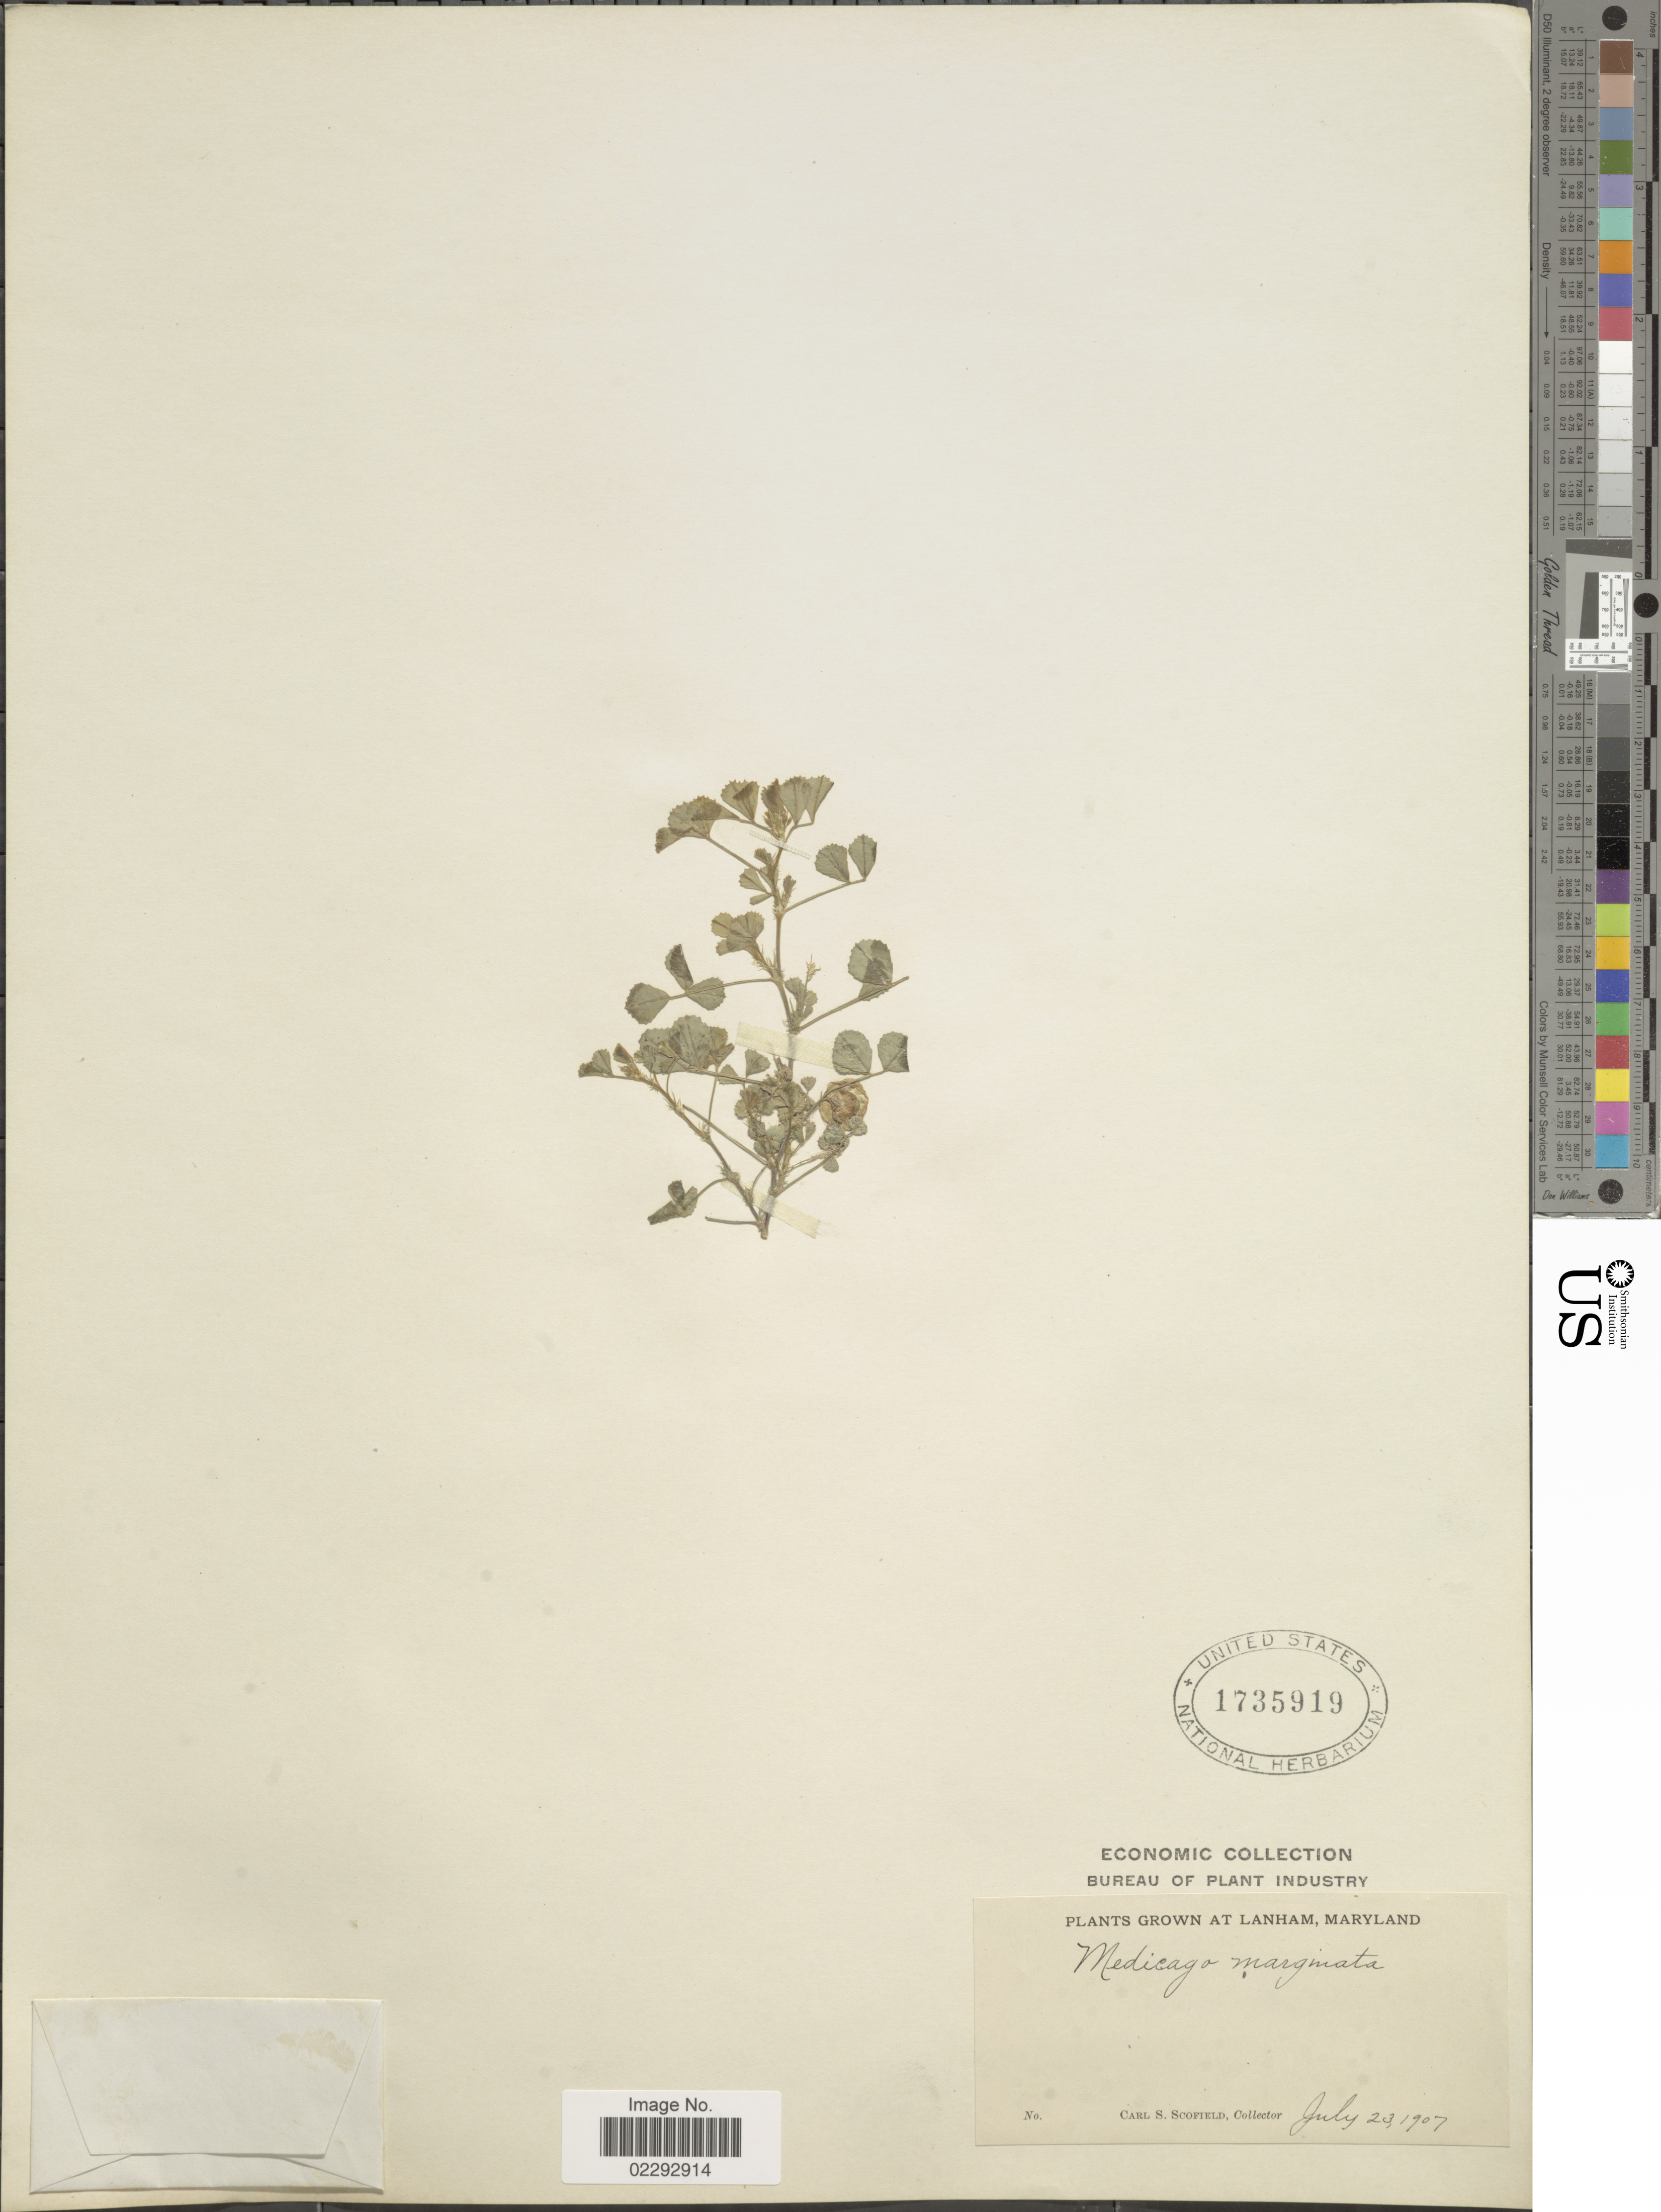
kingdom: Plantae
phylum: Tracheophyta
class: Magnoliopsida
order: Fabales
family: Fabaceae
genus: Medicago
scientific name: Medicago orbicularis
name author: (L.) Bartal.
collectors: C. Scofield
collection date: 1907-07-23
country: United States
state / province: Maryland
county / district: Prince George's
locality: At Lanham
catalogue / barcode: US 1735919